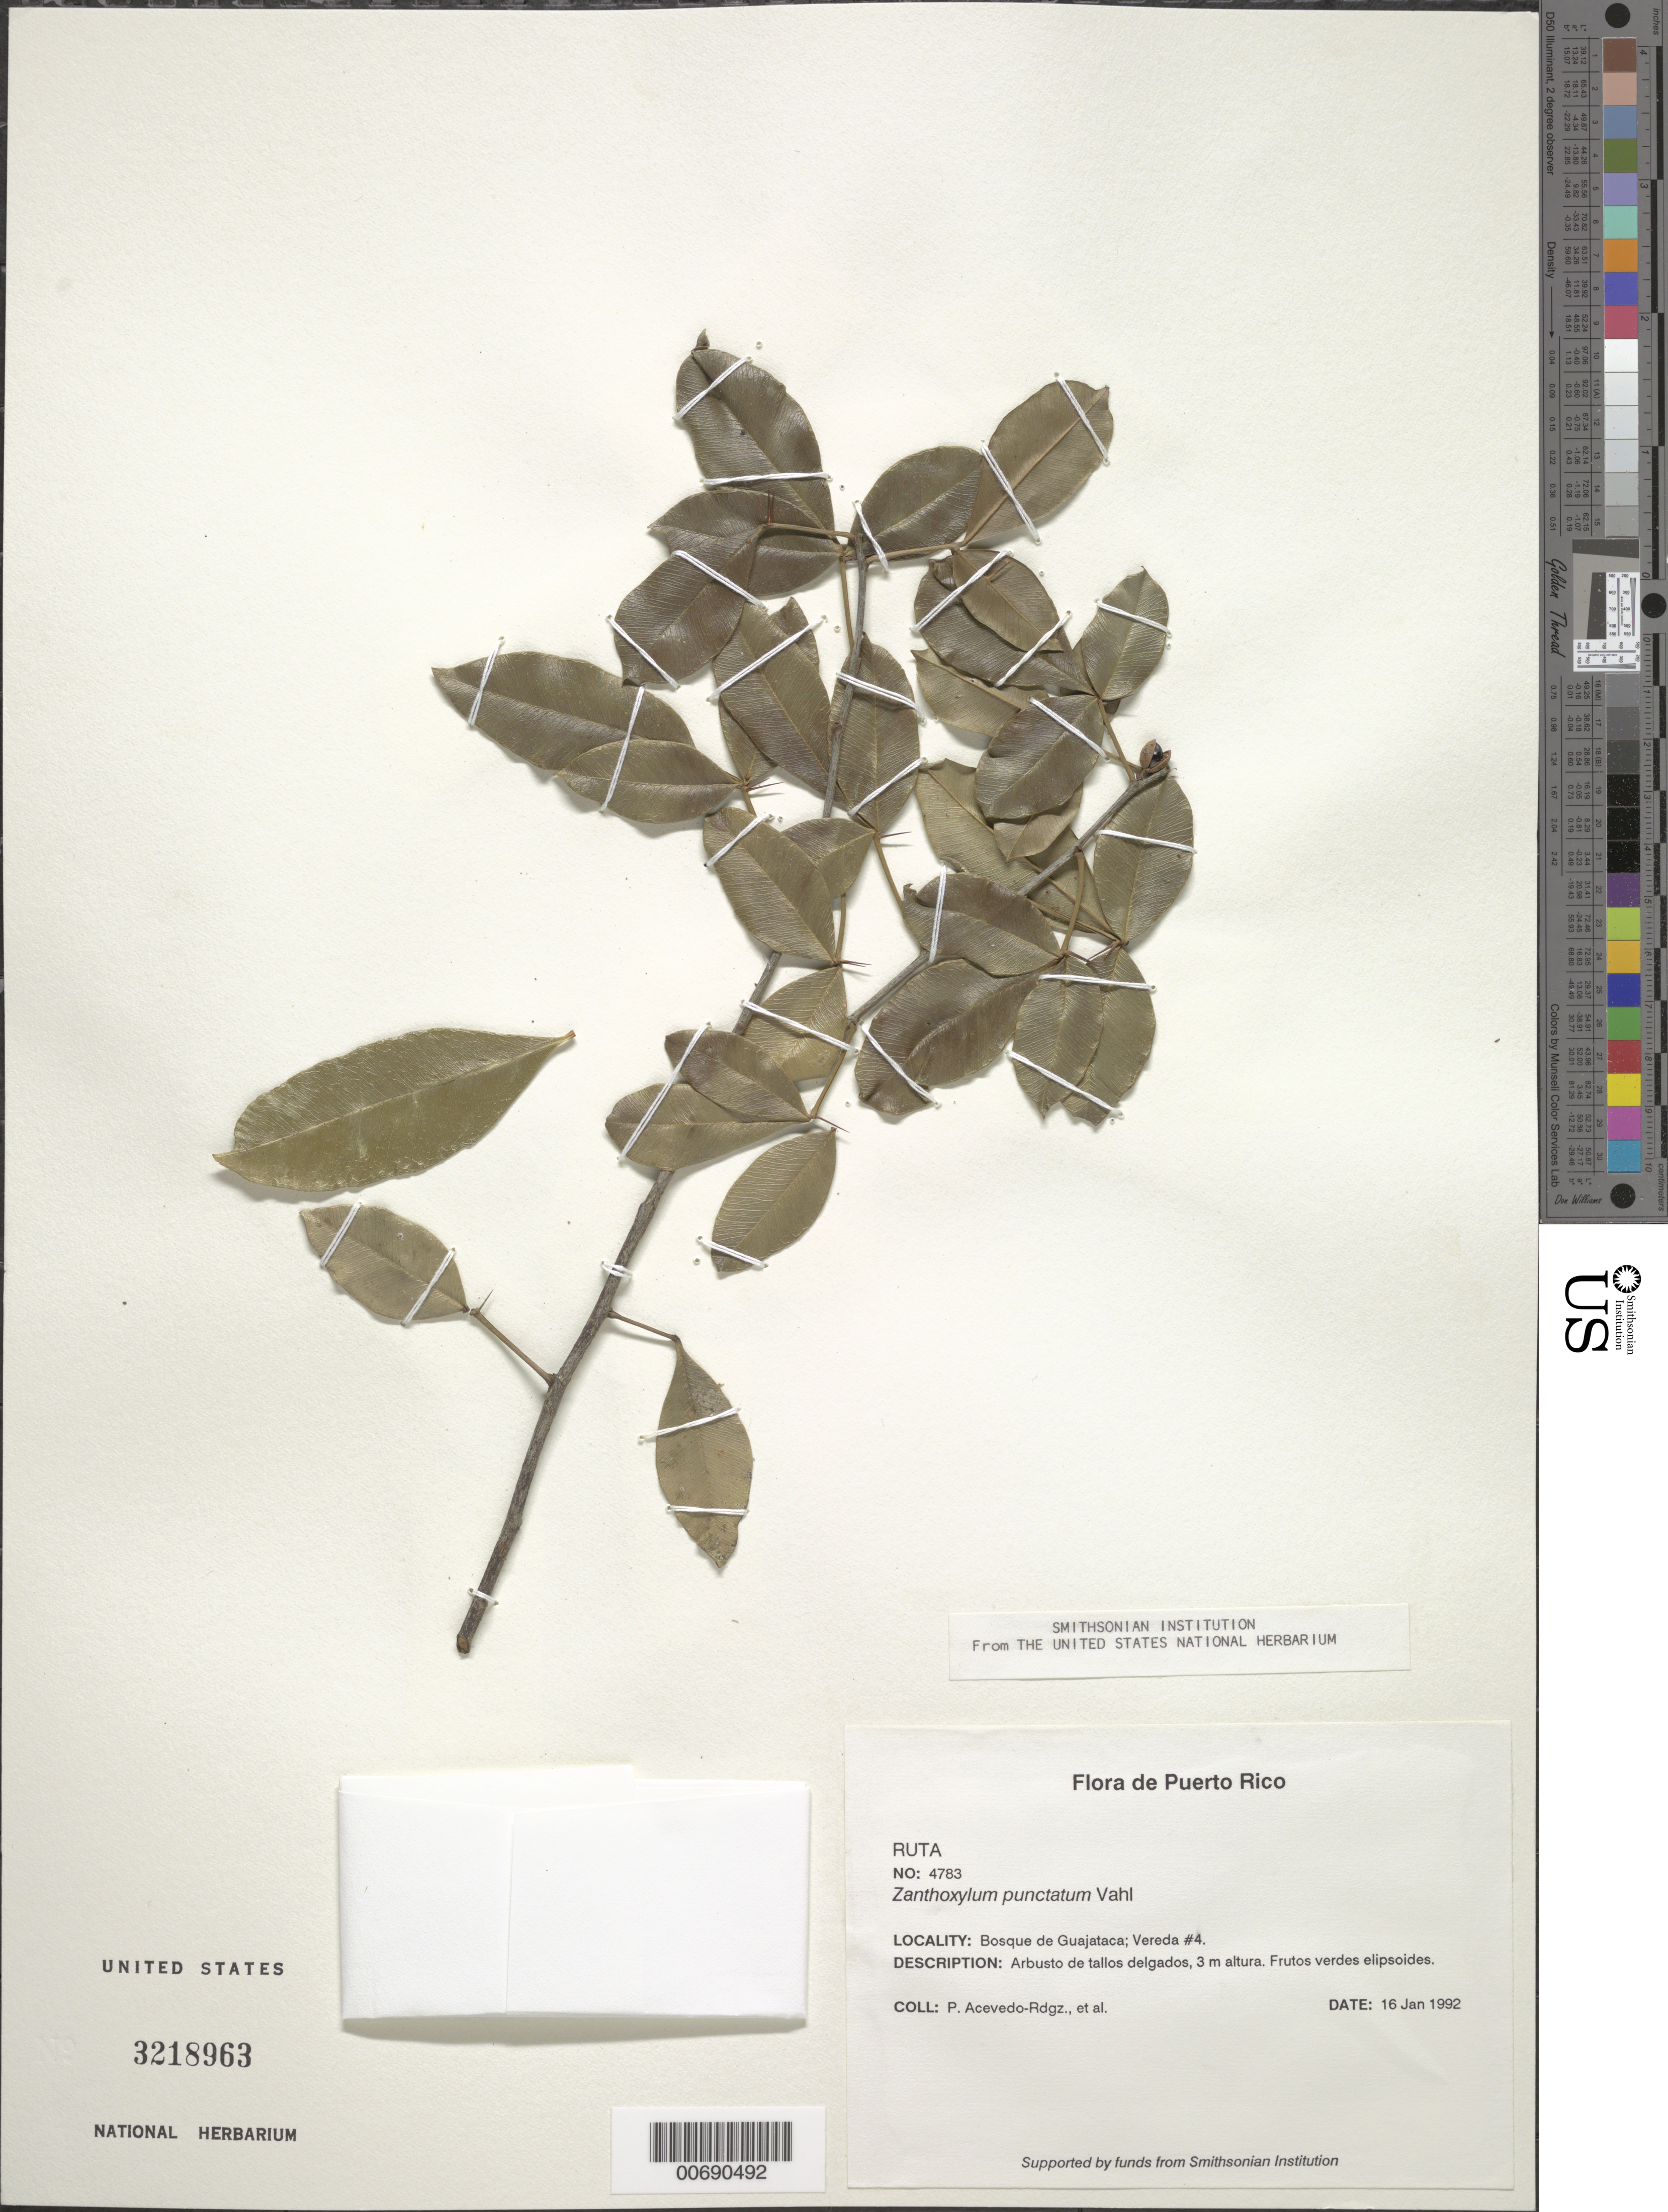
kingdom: Plantae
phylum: Tracheophyta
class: Magnoliopsida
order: Sapindales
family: Rutaceae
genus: Zanthoxylum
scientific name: Zanthoxylum punctatum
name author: Vahl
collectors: P. Acevedo-Rodr.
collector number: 4783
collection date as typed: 16 Jan 1992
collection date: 1992-01-16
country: Puerto Rico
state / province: Isabela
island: Puerto Rico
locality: Isabela; Bosque de Guajataca; Vereda #4.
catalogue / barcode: US 3218963